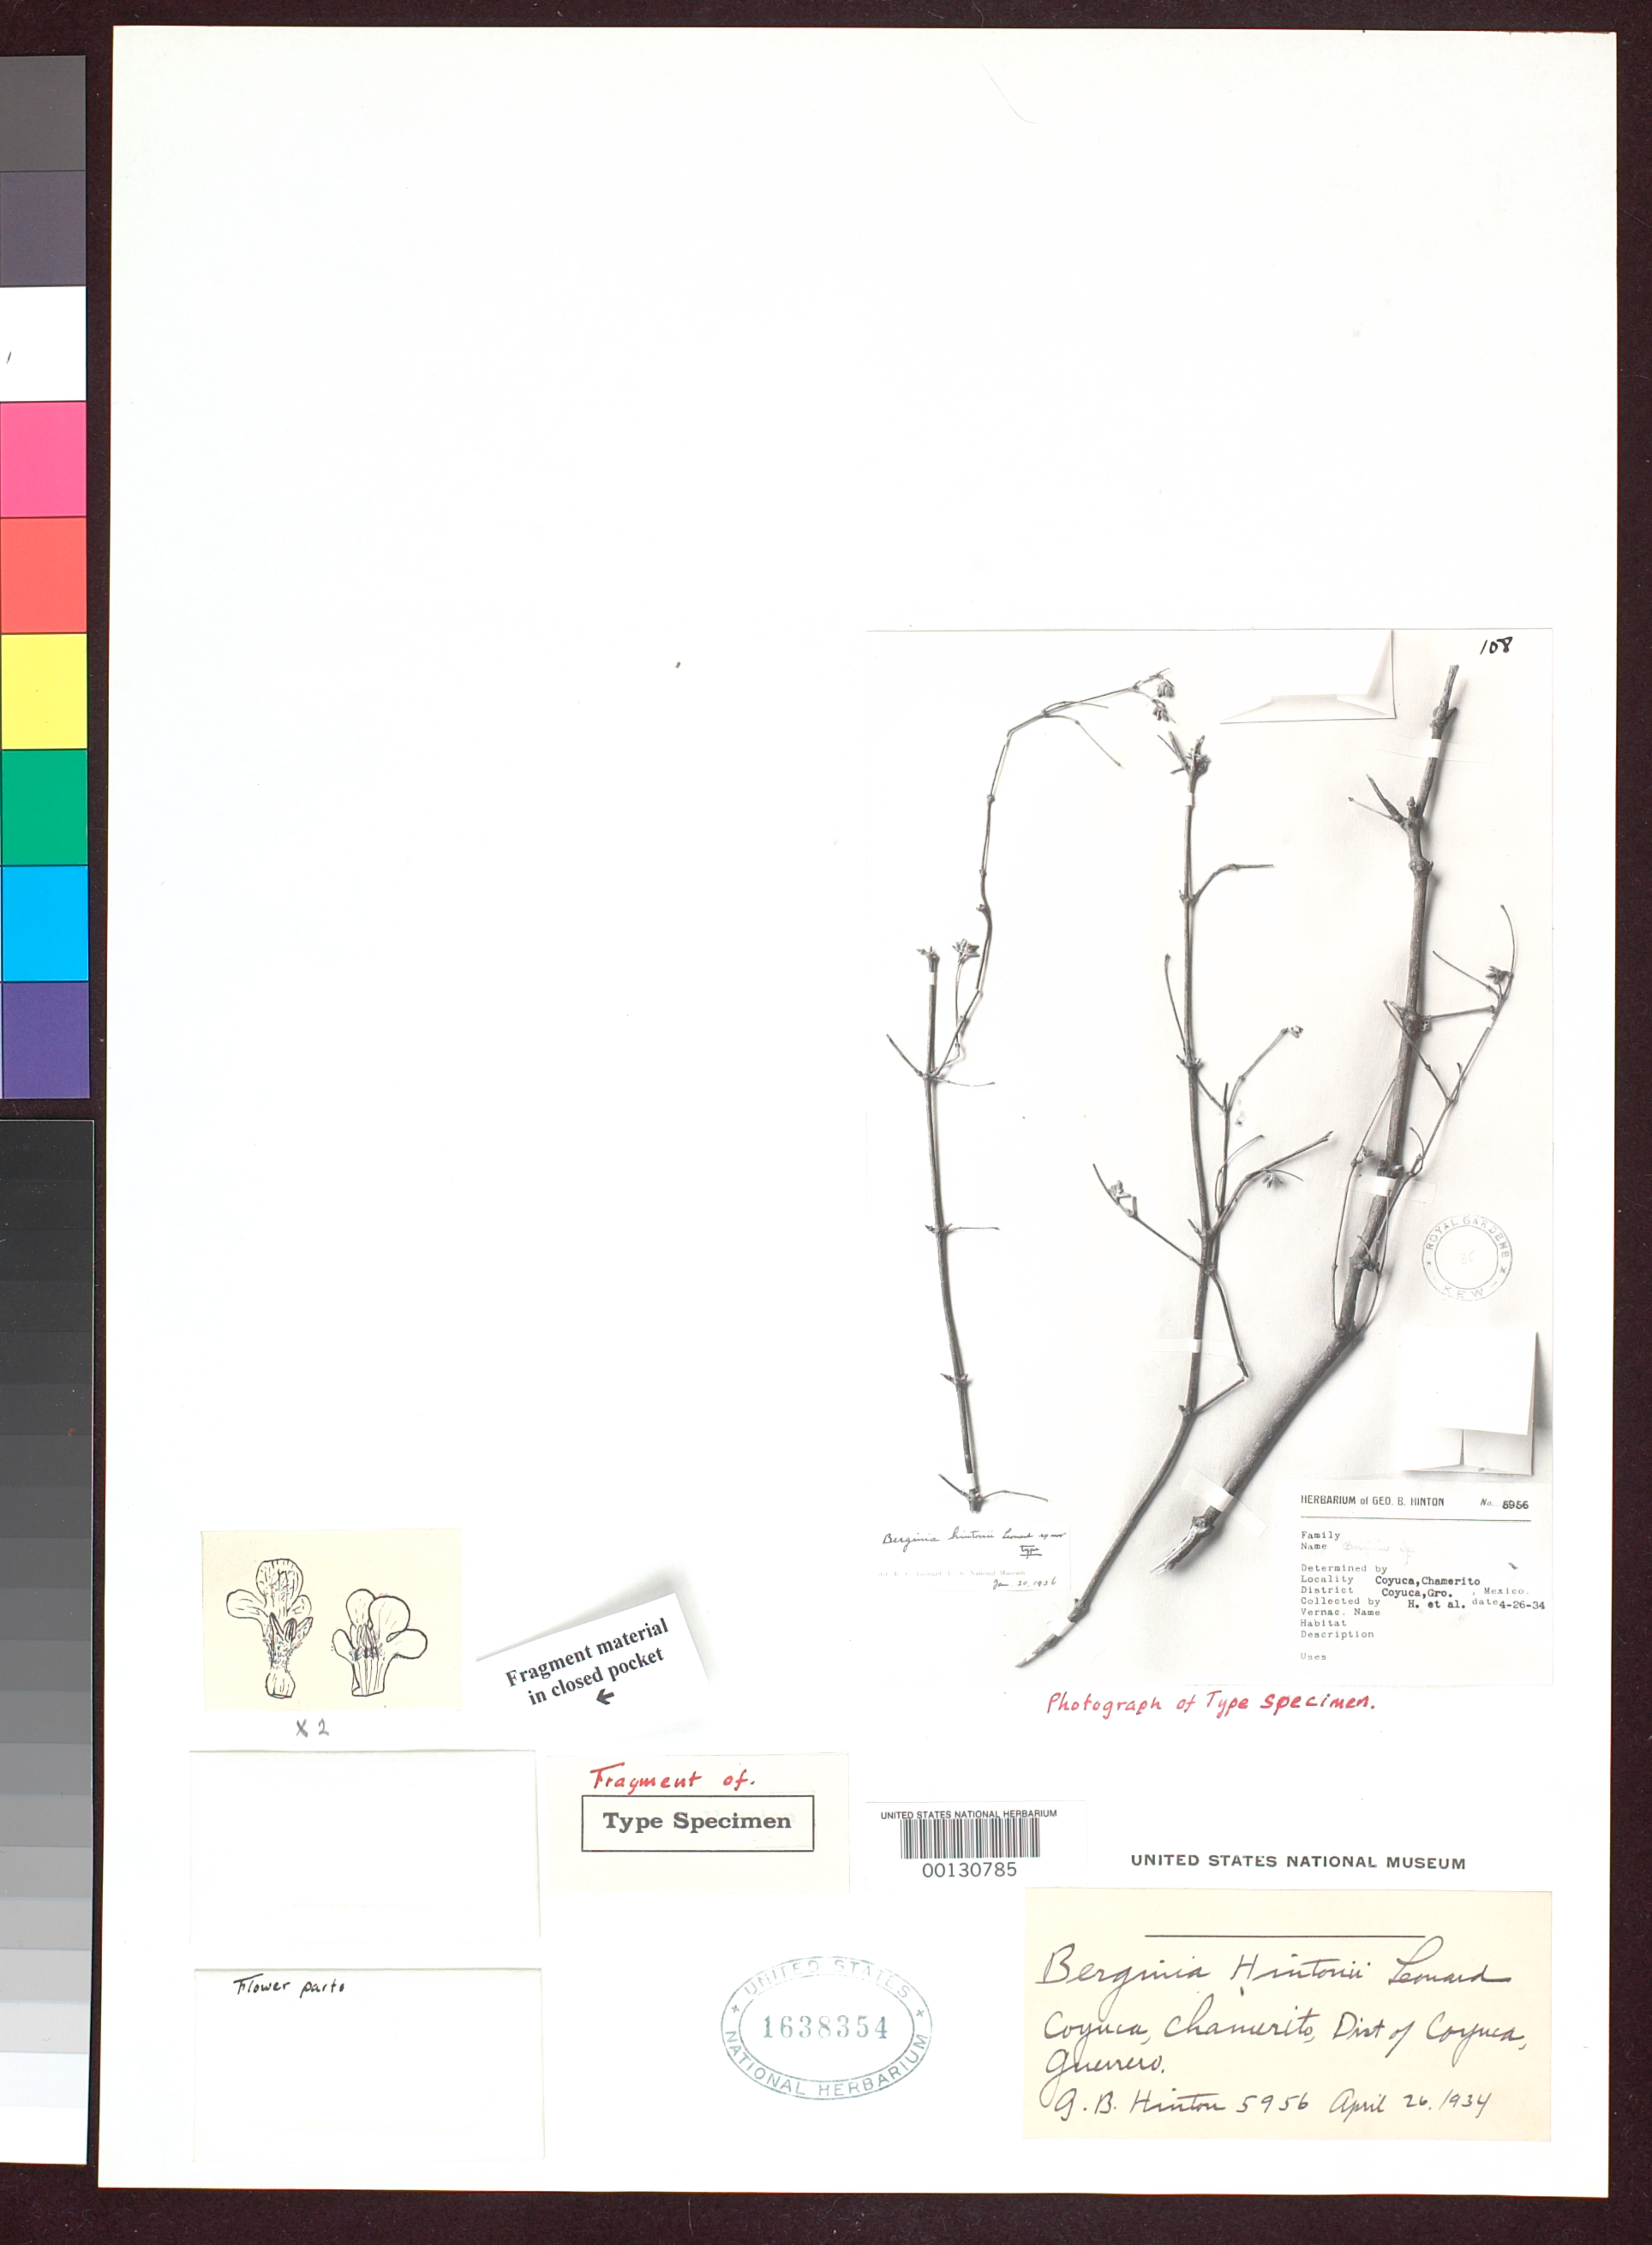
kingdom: Plantae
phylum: Tracheophyta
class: Magnoliopsida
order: Lamiales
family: Acanthaceae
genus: Berginia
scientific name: Berginia hintonii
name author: Leonard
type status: Isotype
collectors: G. B. Hinton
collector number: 5956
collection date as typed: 26 Apr 1934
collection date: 1934-04-26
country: Mexico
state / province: Guerrero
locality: Coyuca.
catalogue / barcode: US 1638354